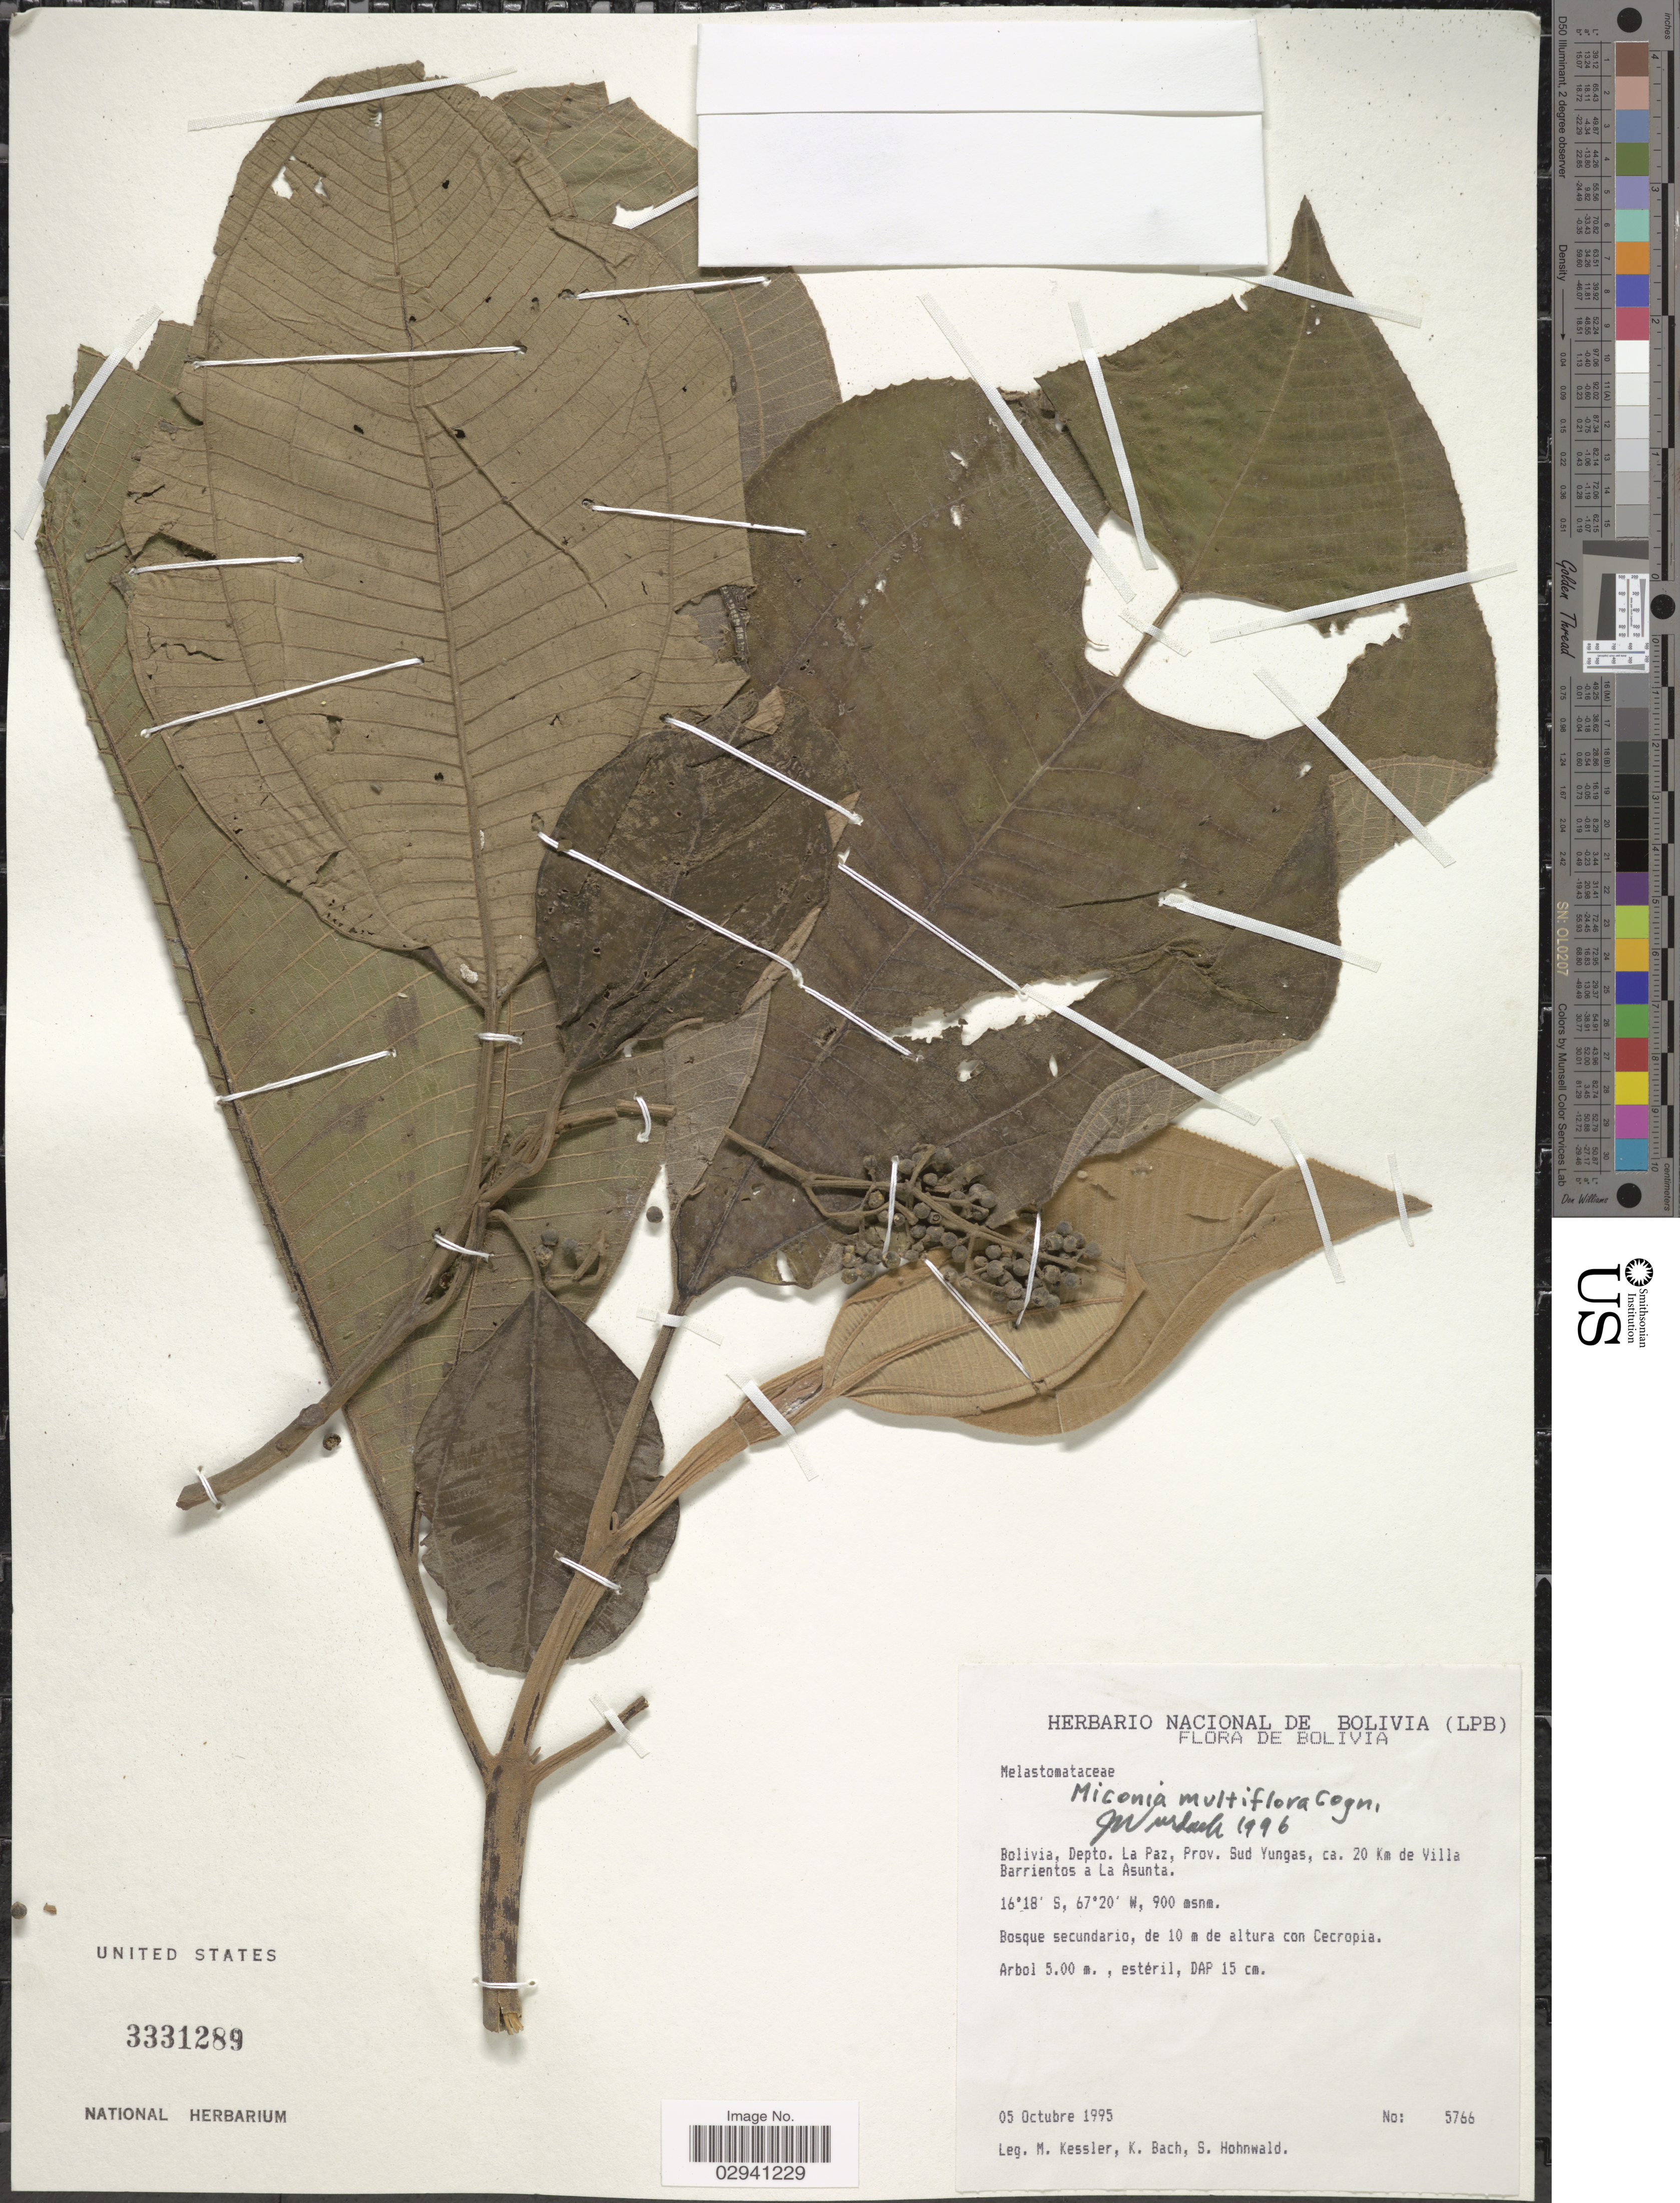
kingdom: Plantae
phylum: Tracheophyta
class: Magnoliopsida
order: Myrtales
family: Melastomataceae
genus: Miconia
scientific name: Miconia multiflora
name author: Cogn.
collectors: M. Kessler, K. Bach & S. Hohnwald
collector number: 5766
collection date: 1995-10-05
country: Bolivia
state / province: La Paz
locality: Depto. La Paz, Prov. Sud Yungas, ca. 20 Km de Villa Barrientos a La Asunta.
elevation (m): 900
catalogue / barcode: US 3331289